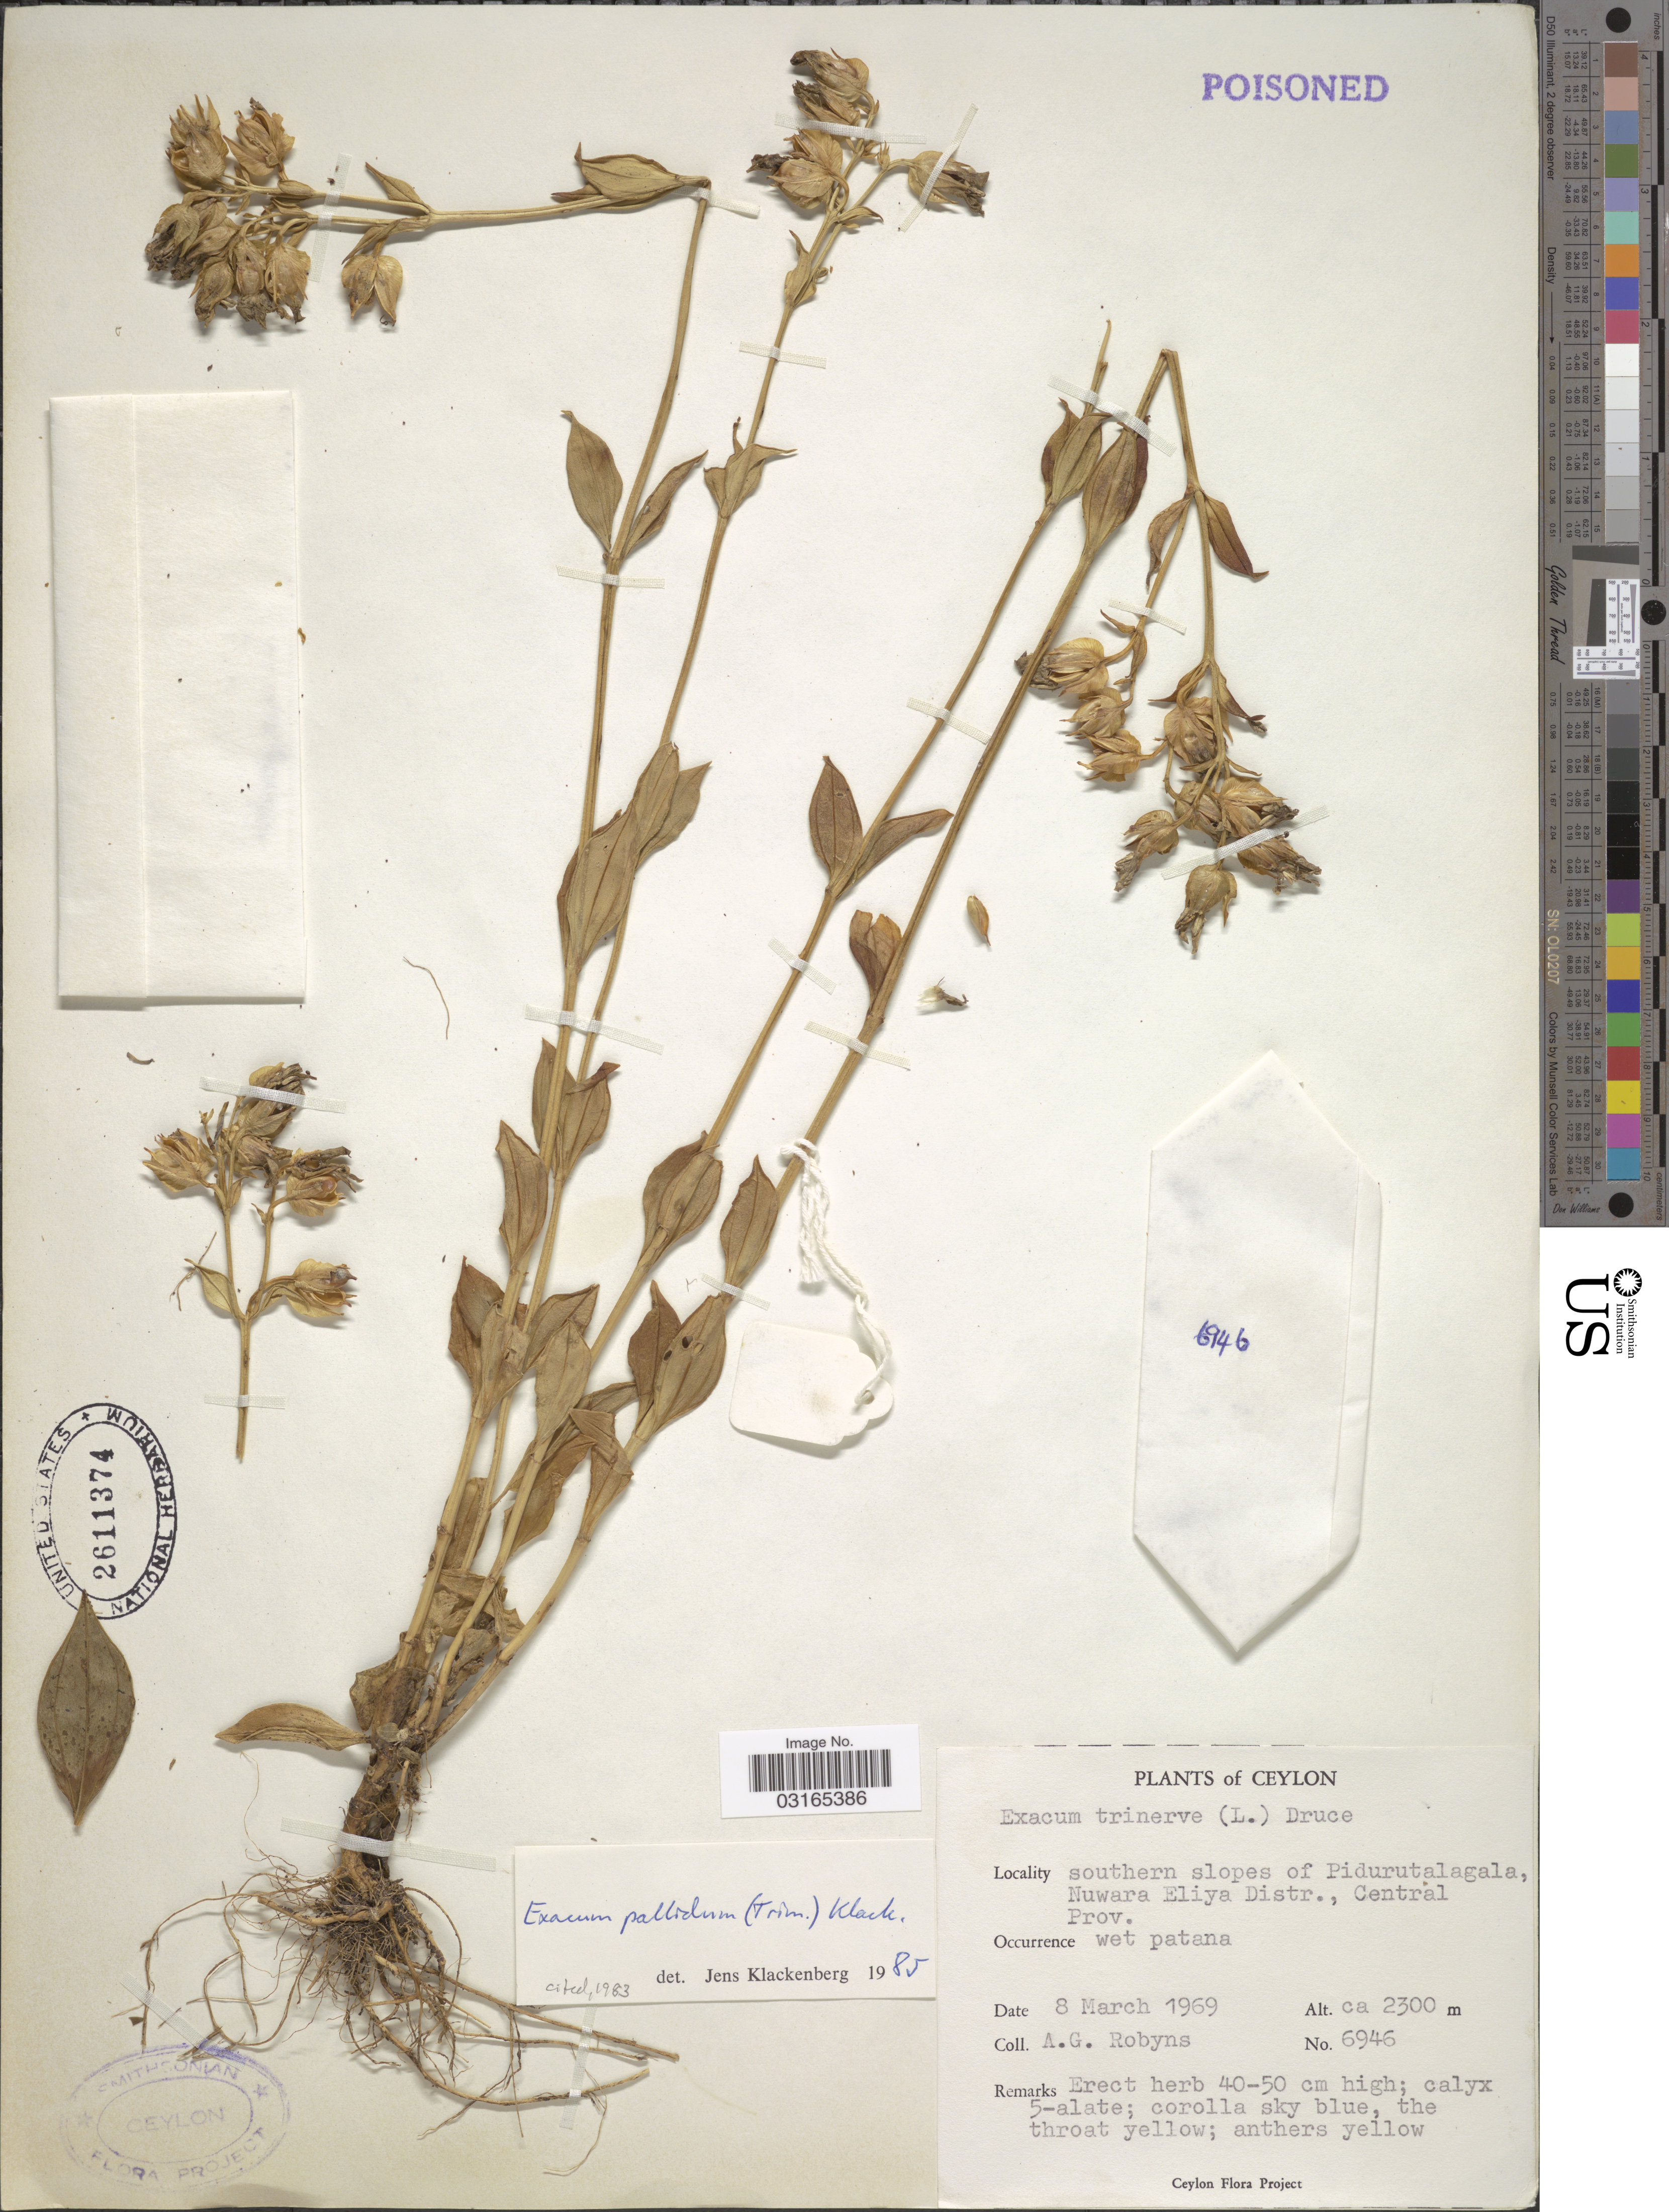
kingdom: Plantae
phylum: Tracheophyta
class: Magnoliopsida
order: Gentianales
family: Gentianaceae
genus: Exacum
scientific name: Exacum pallidum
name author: (Trimen) Klack.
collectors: A. G. Robyns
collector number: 6946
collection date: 1969-03-08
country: Sri Lanka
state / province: Central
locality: Ceylon. Southern slopes of Pidurutalagala, Nuwara Eliya Distr.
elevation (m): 2300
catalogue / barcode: US 2611374